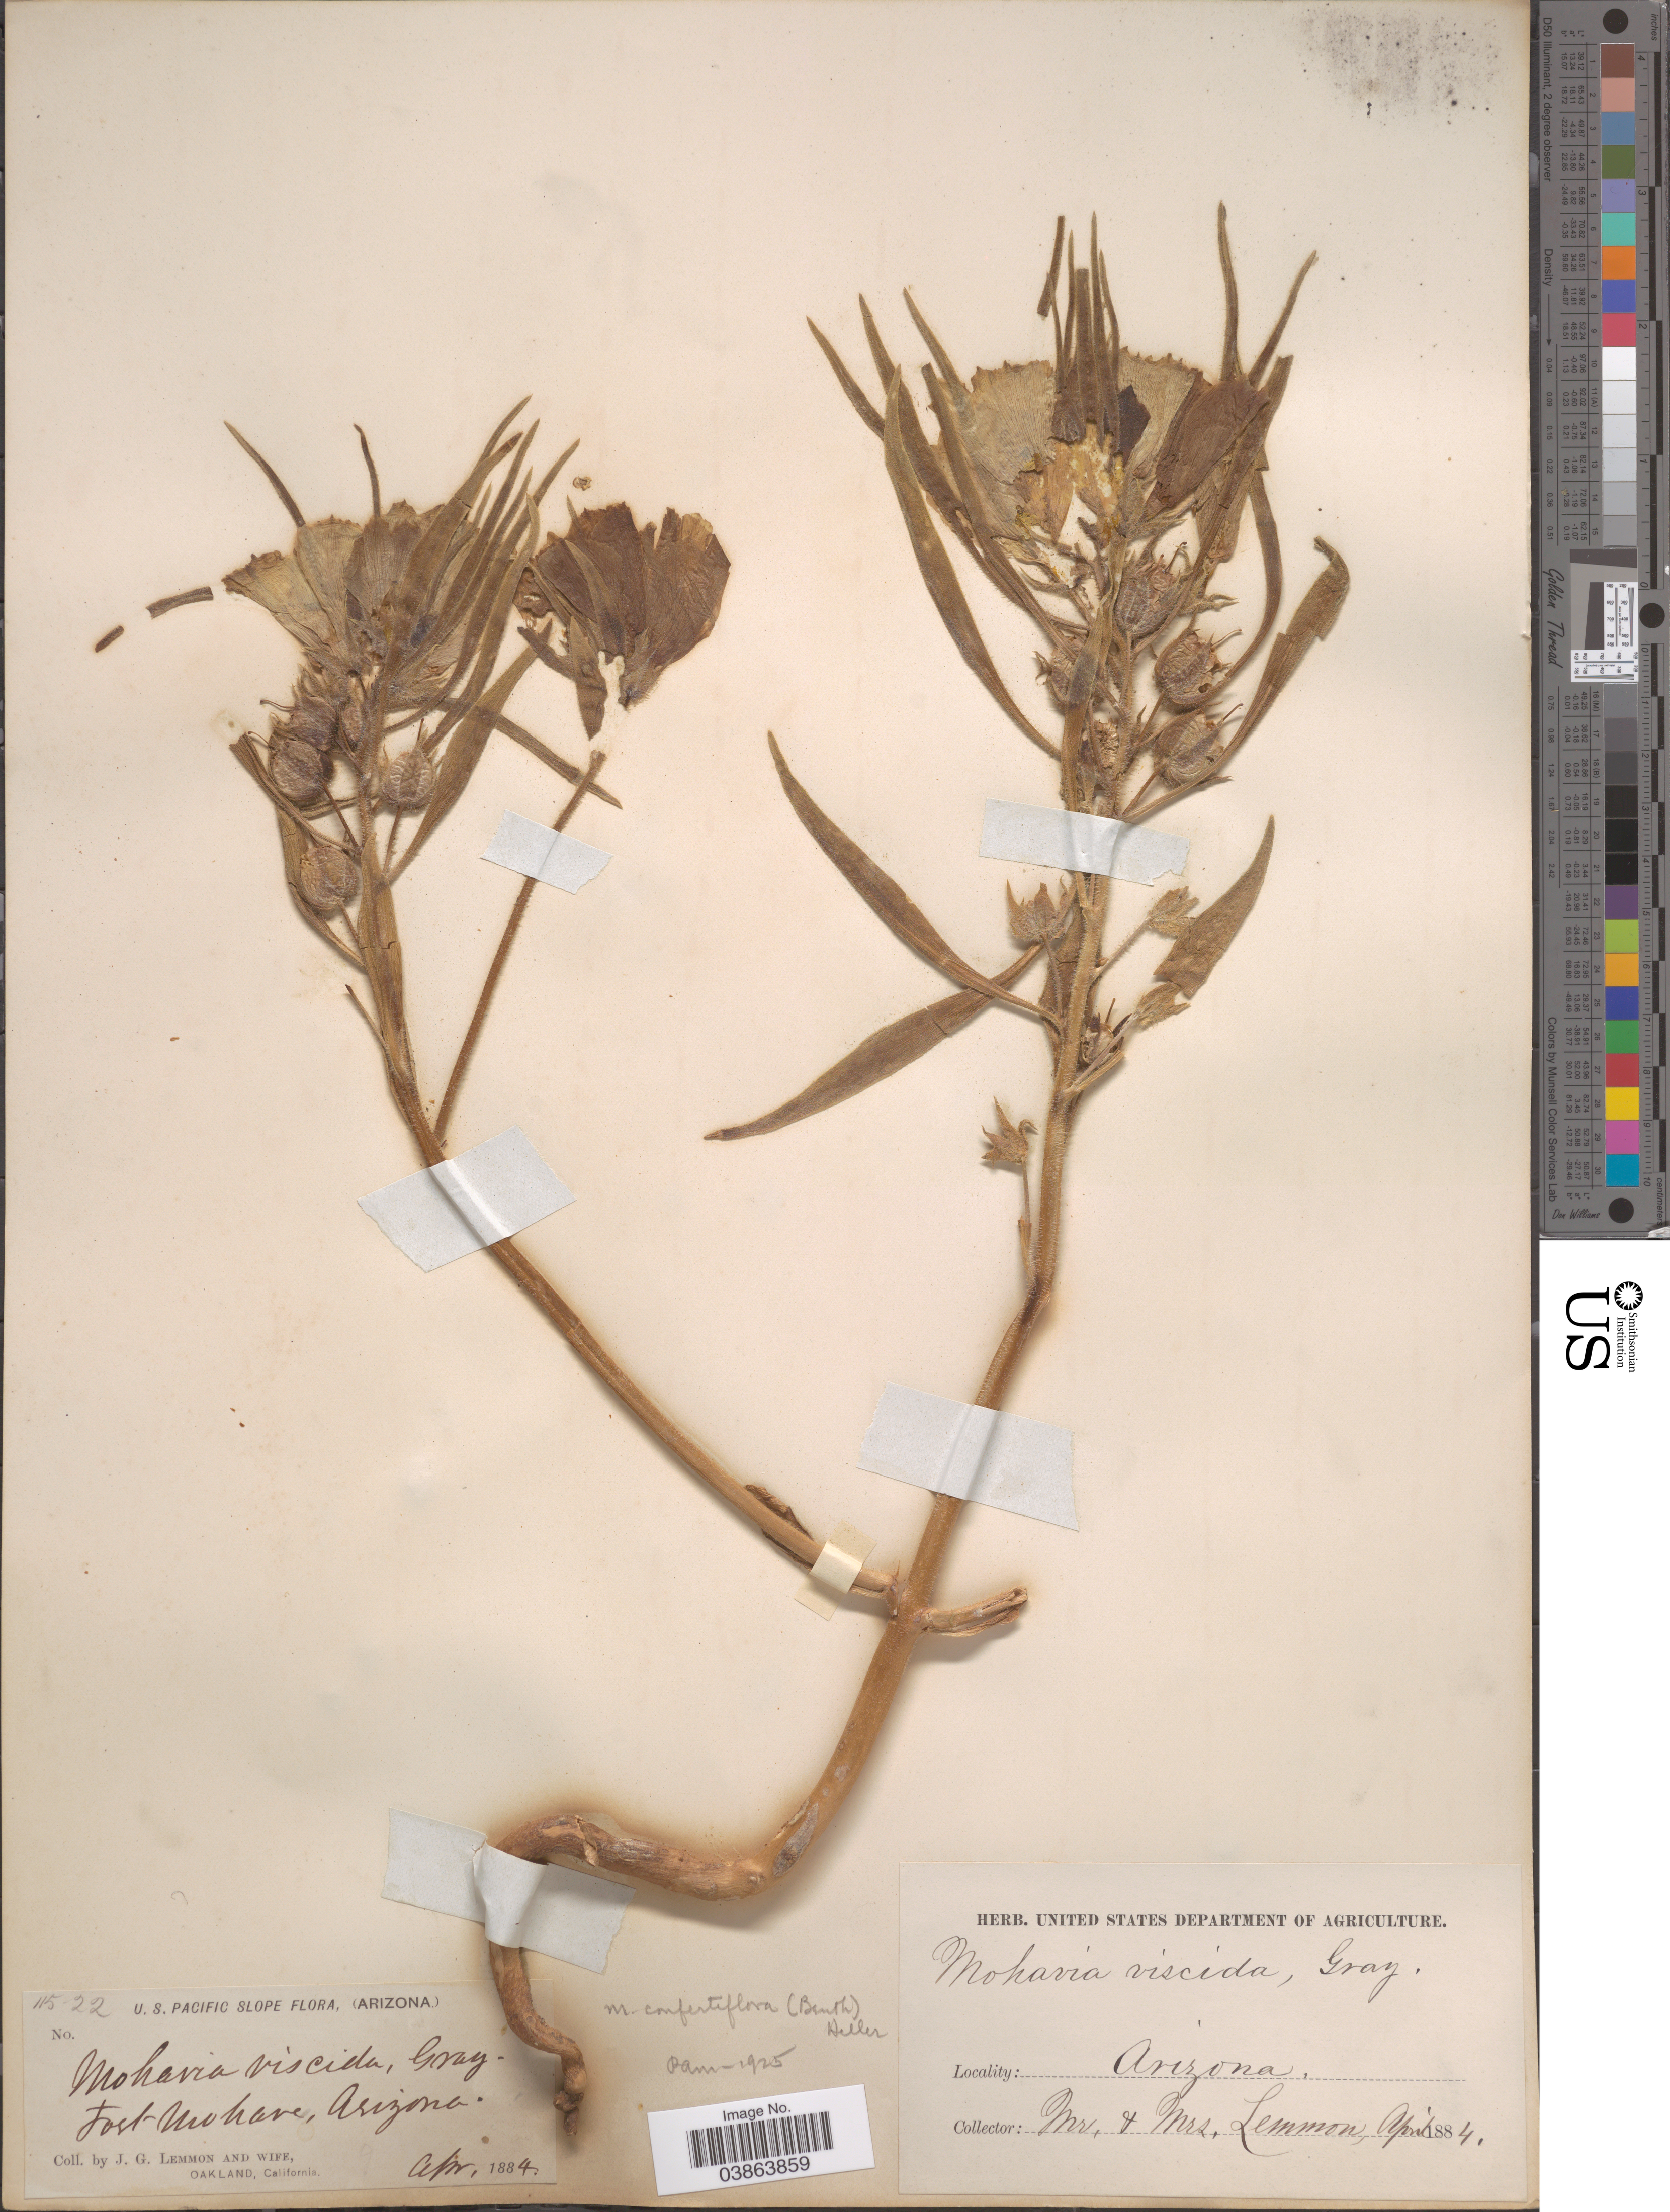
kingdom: Plantae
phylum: Tracheophyta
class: Magnoliopsida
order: Lamiales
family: Plantaginaceae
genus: Mohavea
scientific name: Mohavea confertiflora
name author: (A. DC.) A. Heller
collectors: J. Lemmon & Mrs. J. G. Lemmon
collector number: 115-22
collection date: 1884-04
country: United States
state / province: Arizona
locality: U.S. Pacific Slope. Fort Mohave.